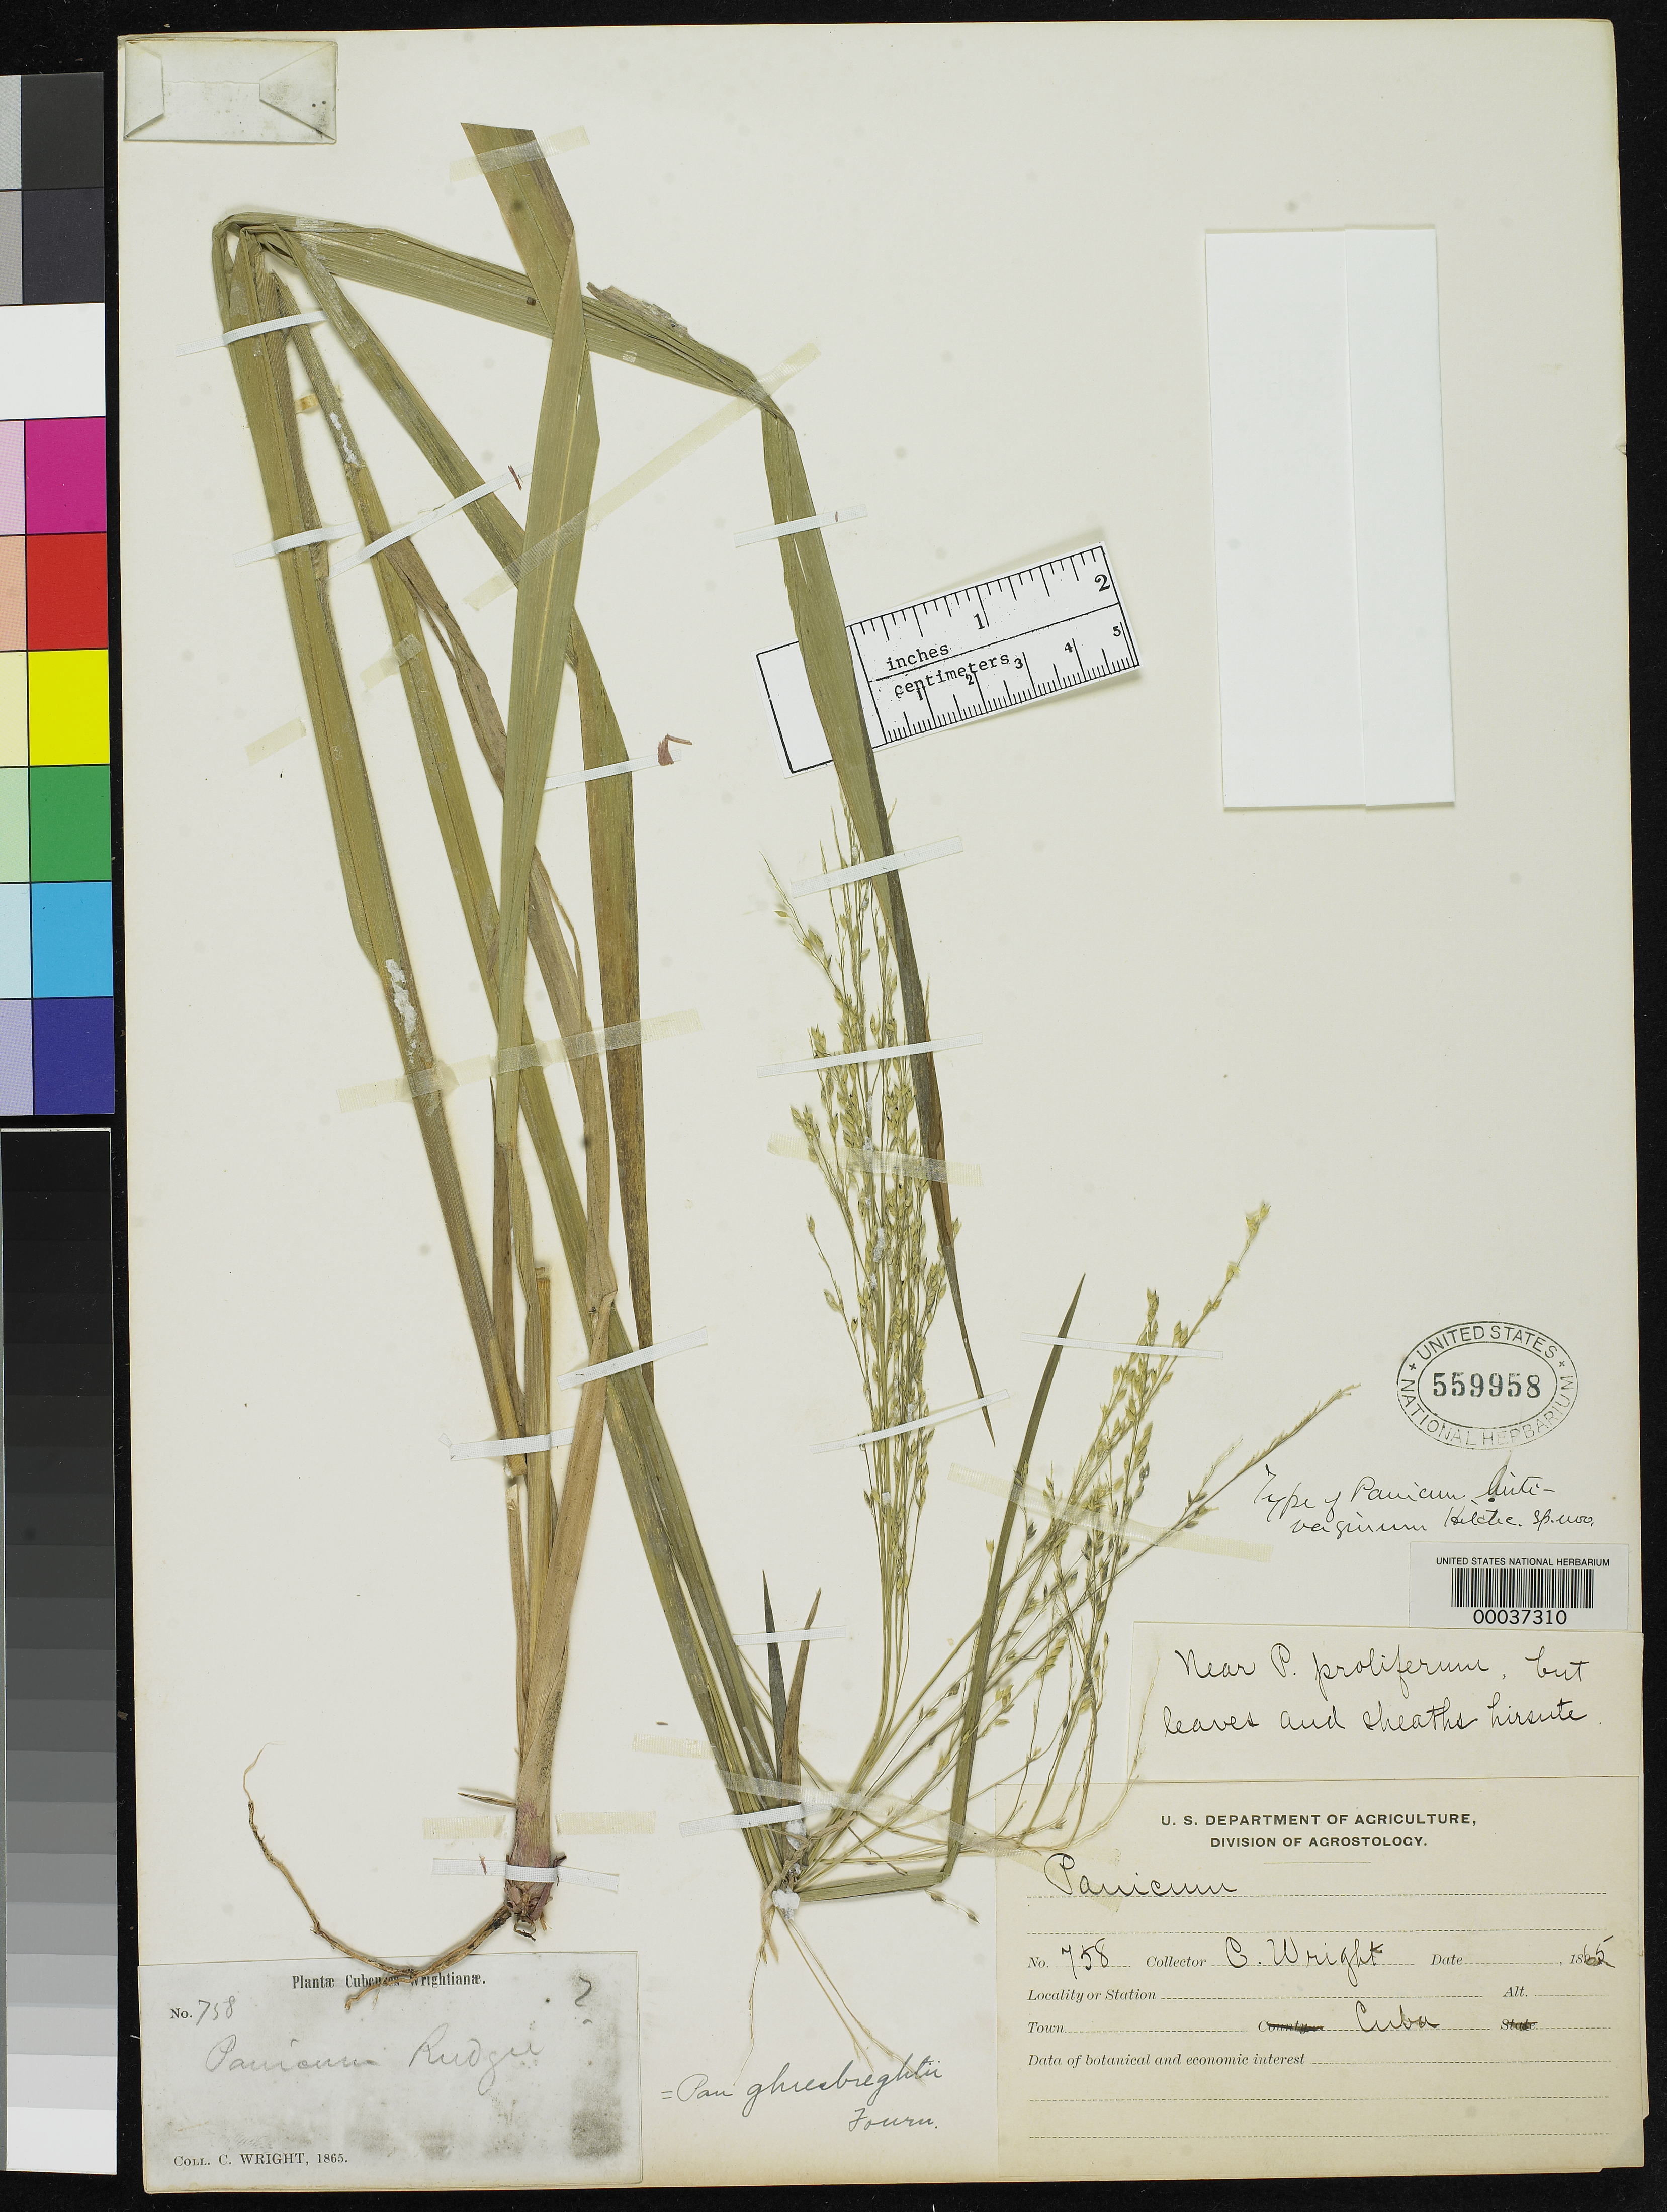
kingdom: Plantae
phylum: Tracheophyta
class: Liliopsida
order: Poales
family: Poaceae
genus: Panicum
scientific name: Panicum hirtivaginum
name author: Hitchc.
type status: Holotype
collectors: C. Wright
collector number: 758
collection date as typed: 1865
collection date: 1865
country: Cuba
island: Greater Antilles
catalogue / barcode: US 559958